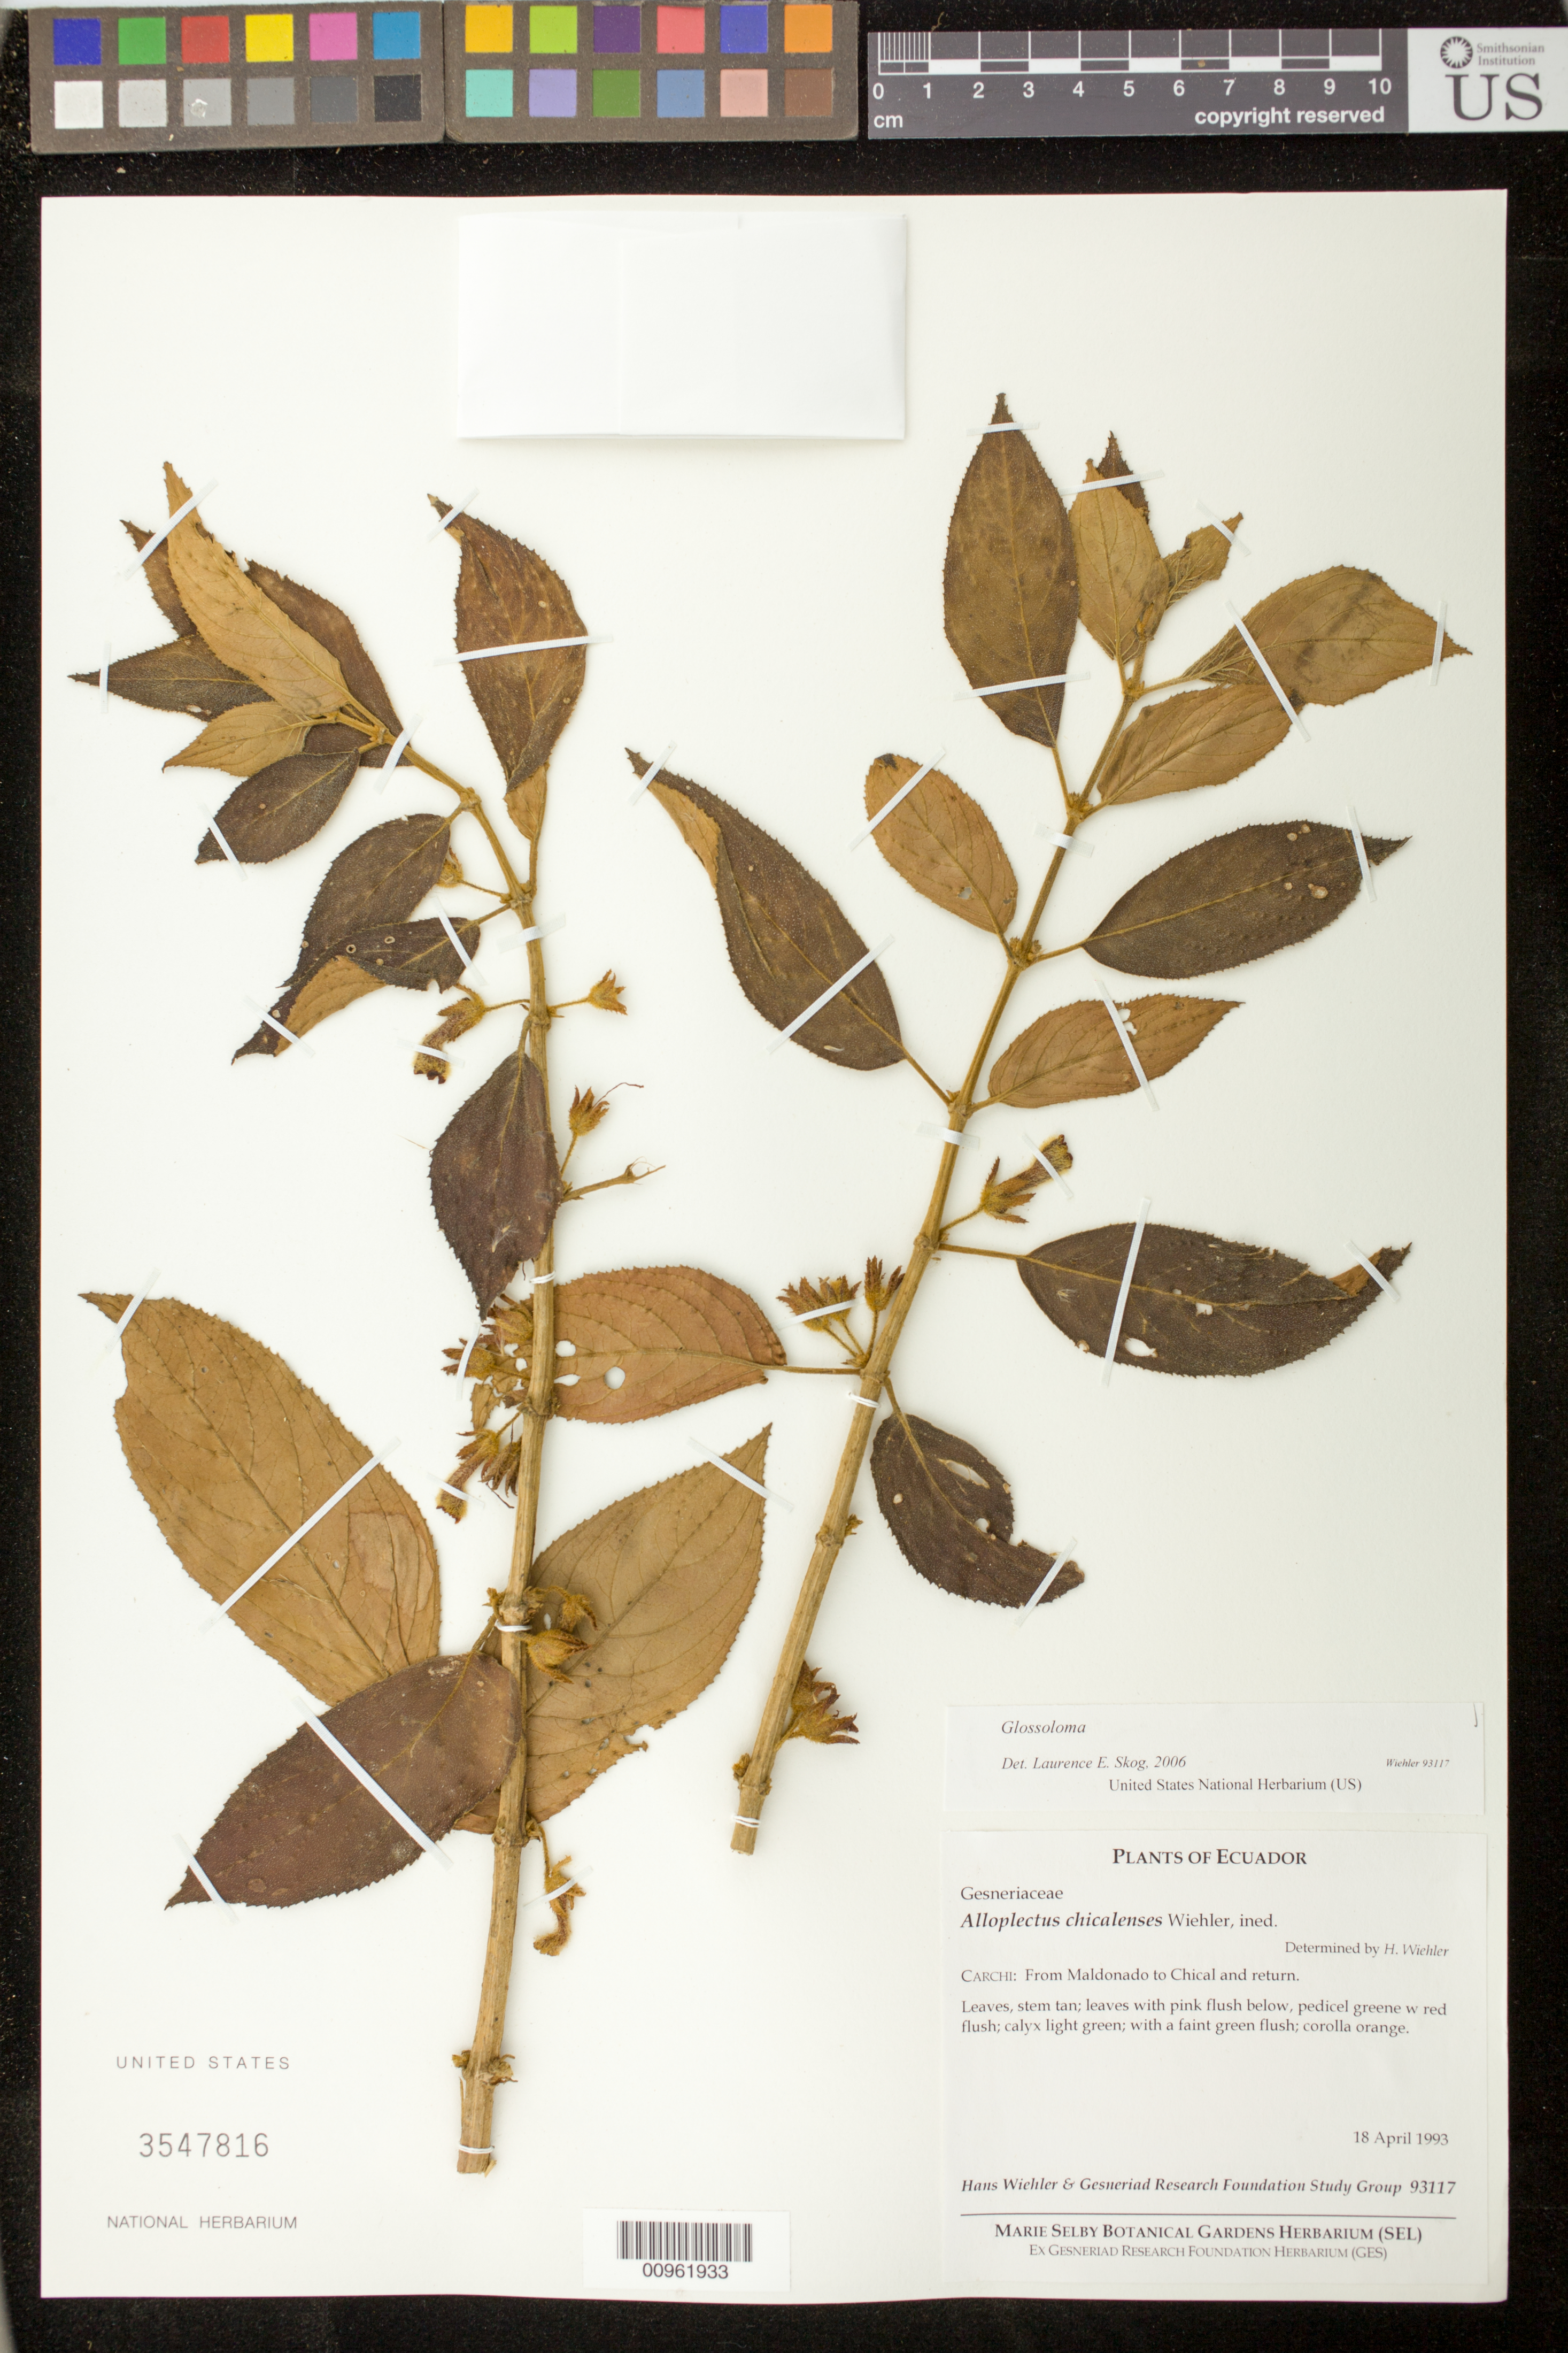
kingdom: Plantae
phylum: Tracheophyta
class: Magnoliopsida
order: Lamiales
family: Gesneriaceae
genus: Glossoloma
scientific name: Glossoloma sp.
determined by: Skog, Laurence E.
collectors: H. J. Wiehler & GRF Study Group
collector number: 93117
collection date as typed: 18 Apr 1993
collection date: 1993-04-18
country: Ecuador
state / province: Carchi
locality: Carchi; from Maldonado to Chical and return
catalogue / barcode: US 3547816